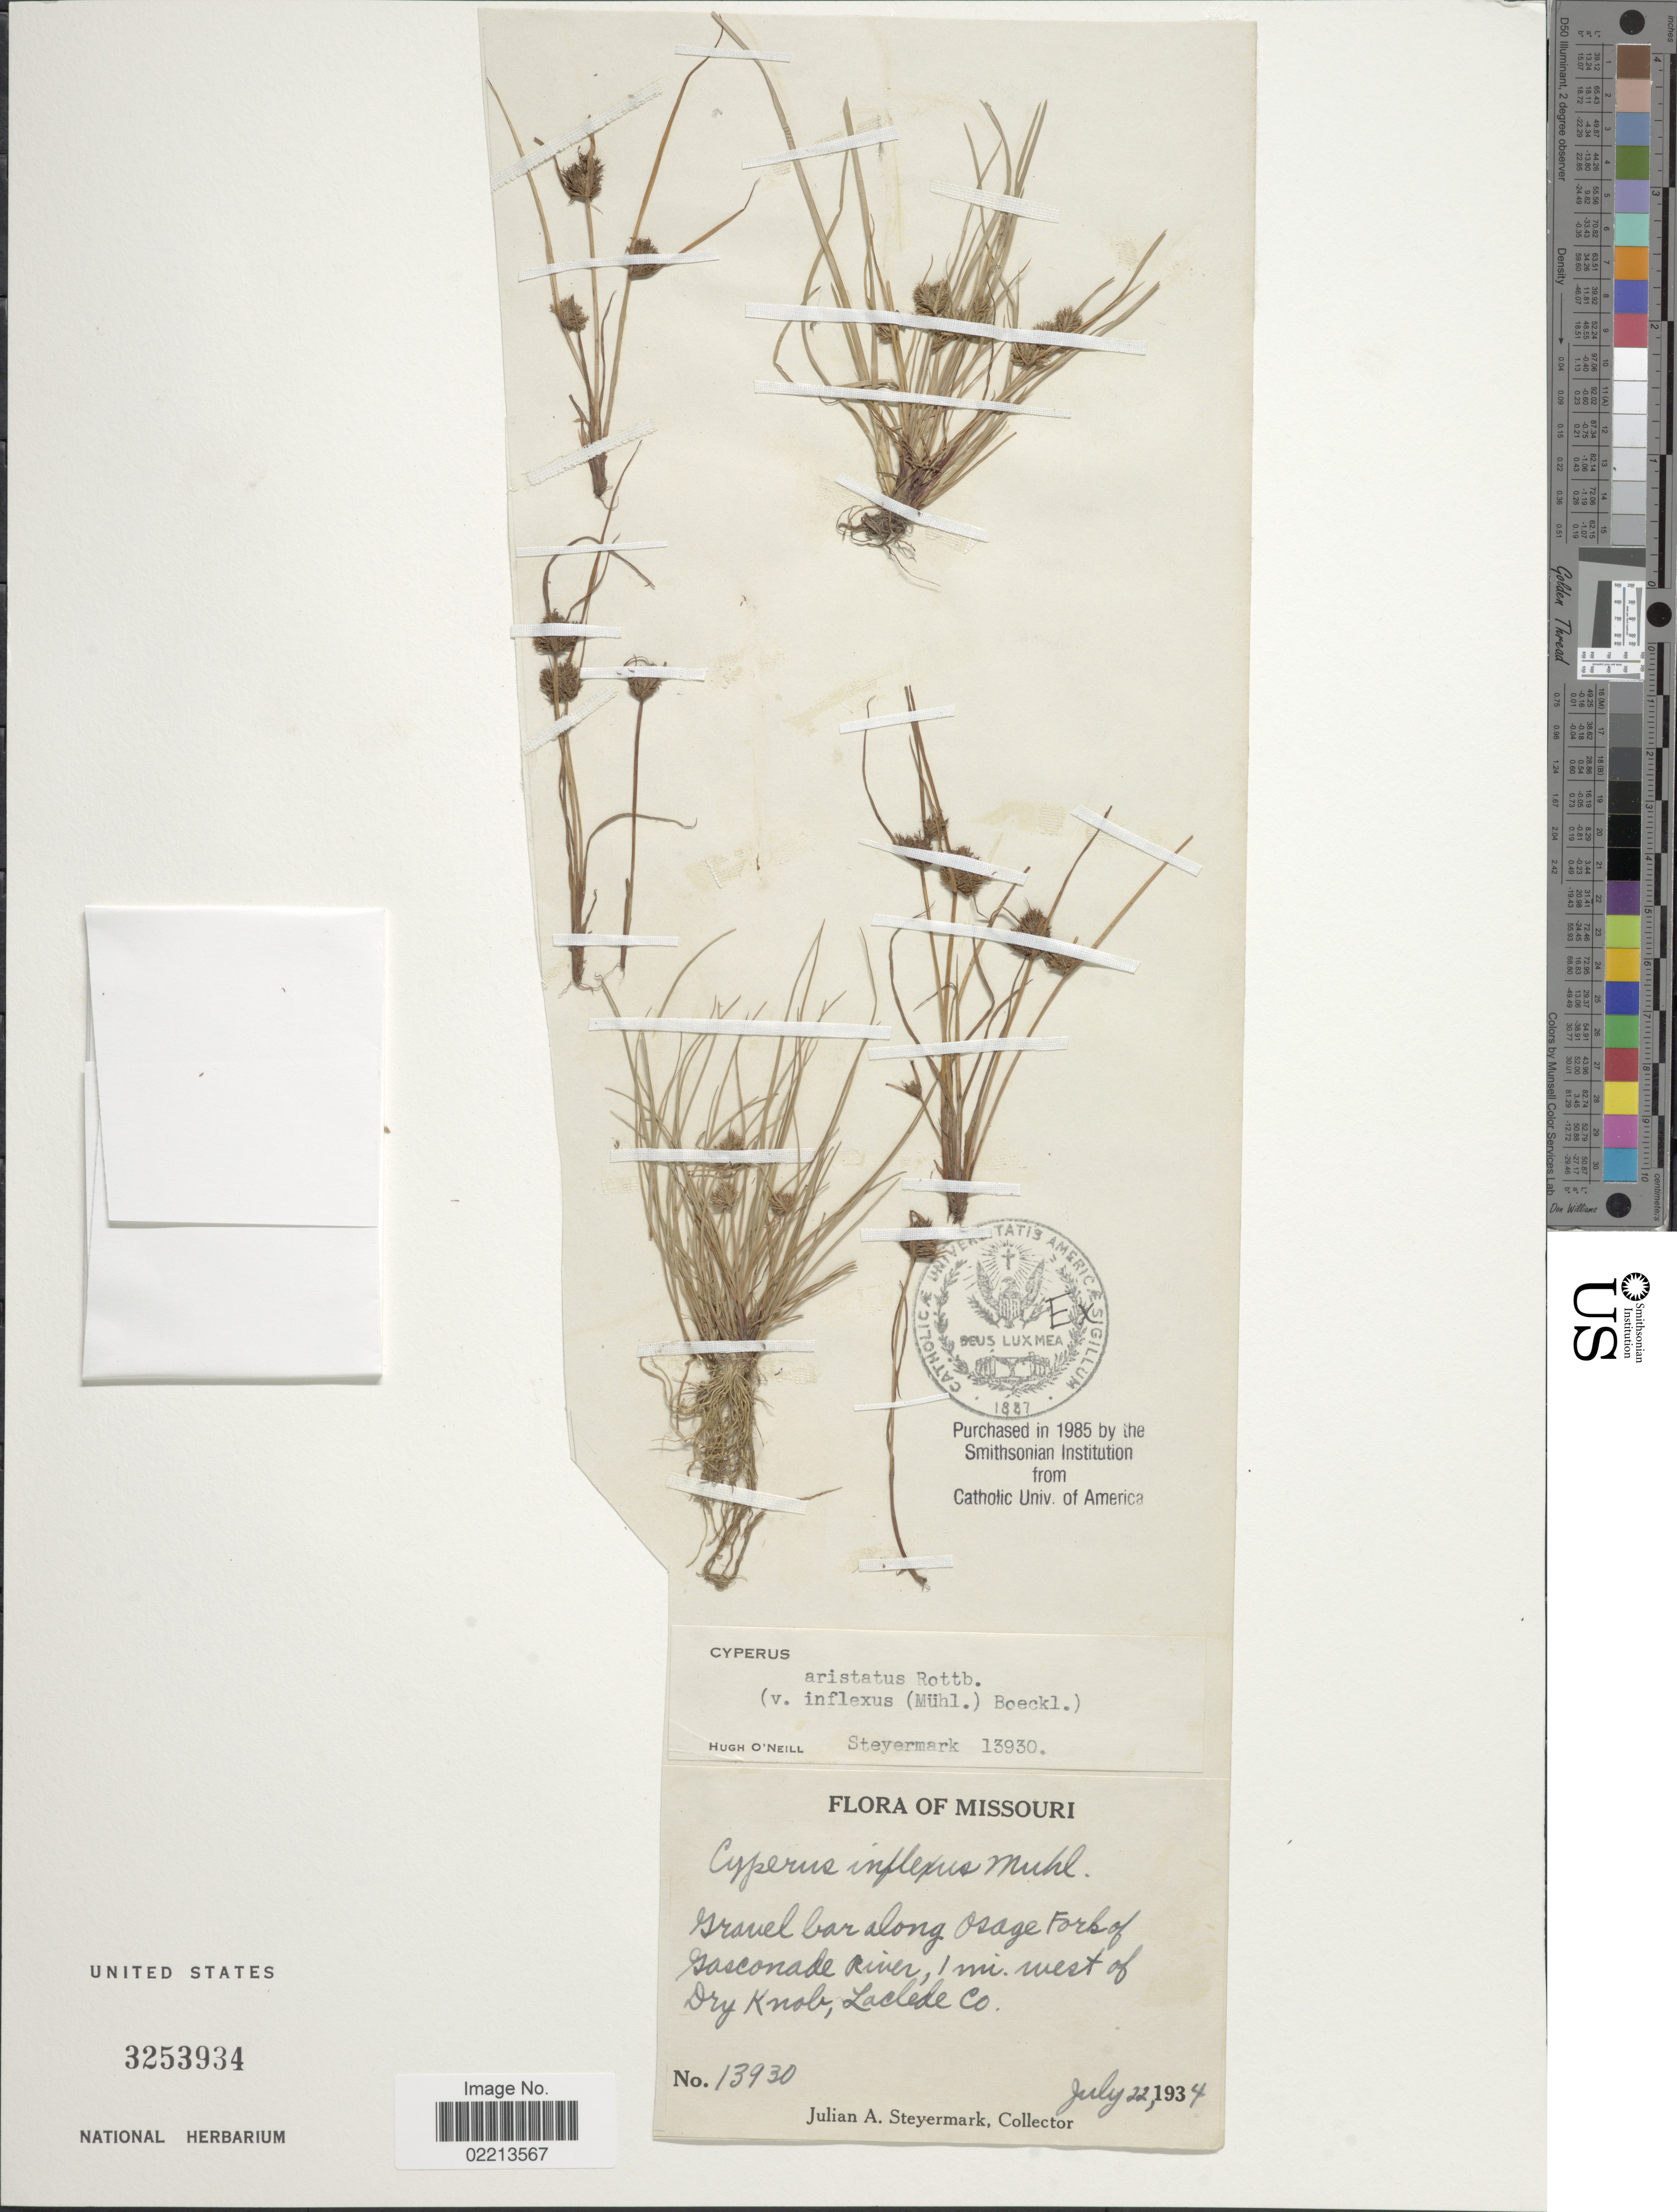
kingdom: Plantae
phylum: Tracheophyta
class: Liliopsida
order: Poales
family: Cyperaceae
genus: Cyperus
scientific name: Cyperus squarrosus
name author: L.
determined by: Strong, Mark T., (BOT), Smithsonian Institution - National Museum of Natural History (UNITED STATES)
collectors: J. Steyermark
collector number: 13930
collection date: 1934-07-22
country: United States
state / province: Missouri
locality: Along Osage Fork of Gasconade River, 1 mi west of Dry Knob, Laclede Co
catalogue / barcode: US 3253934